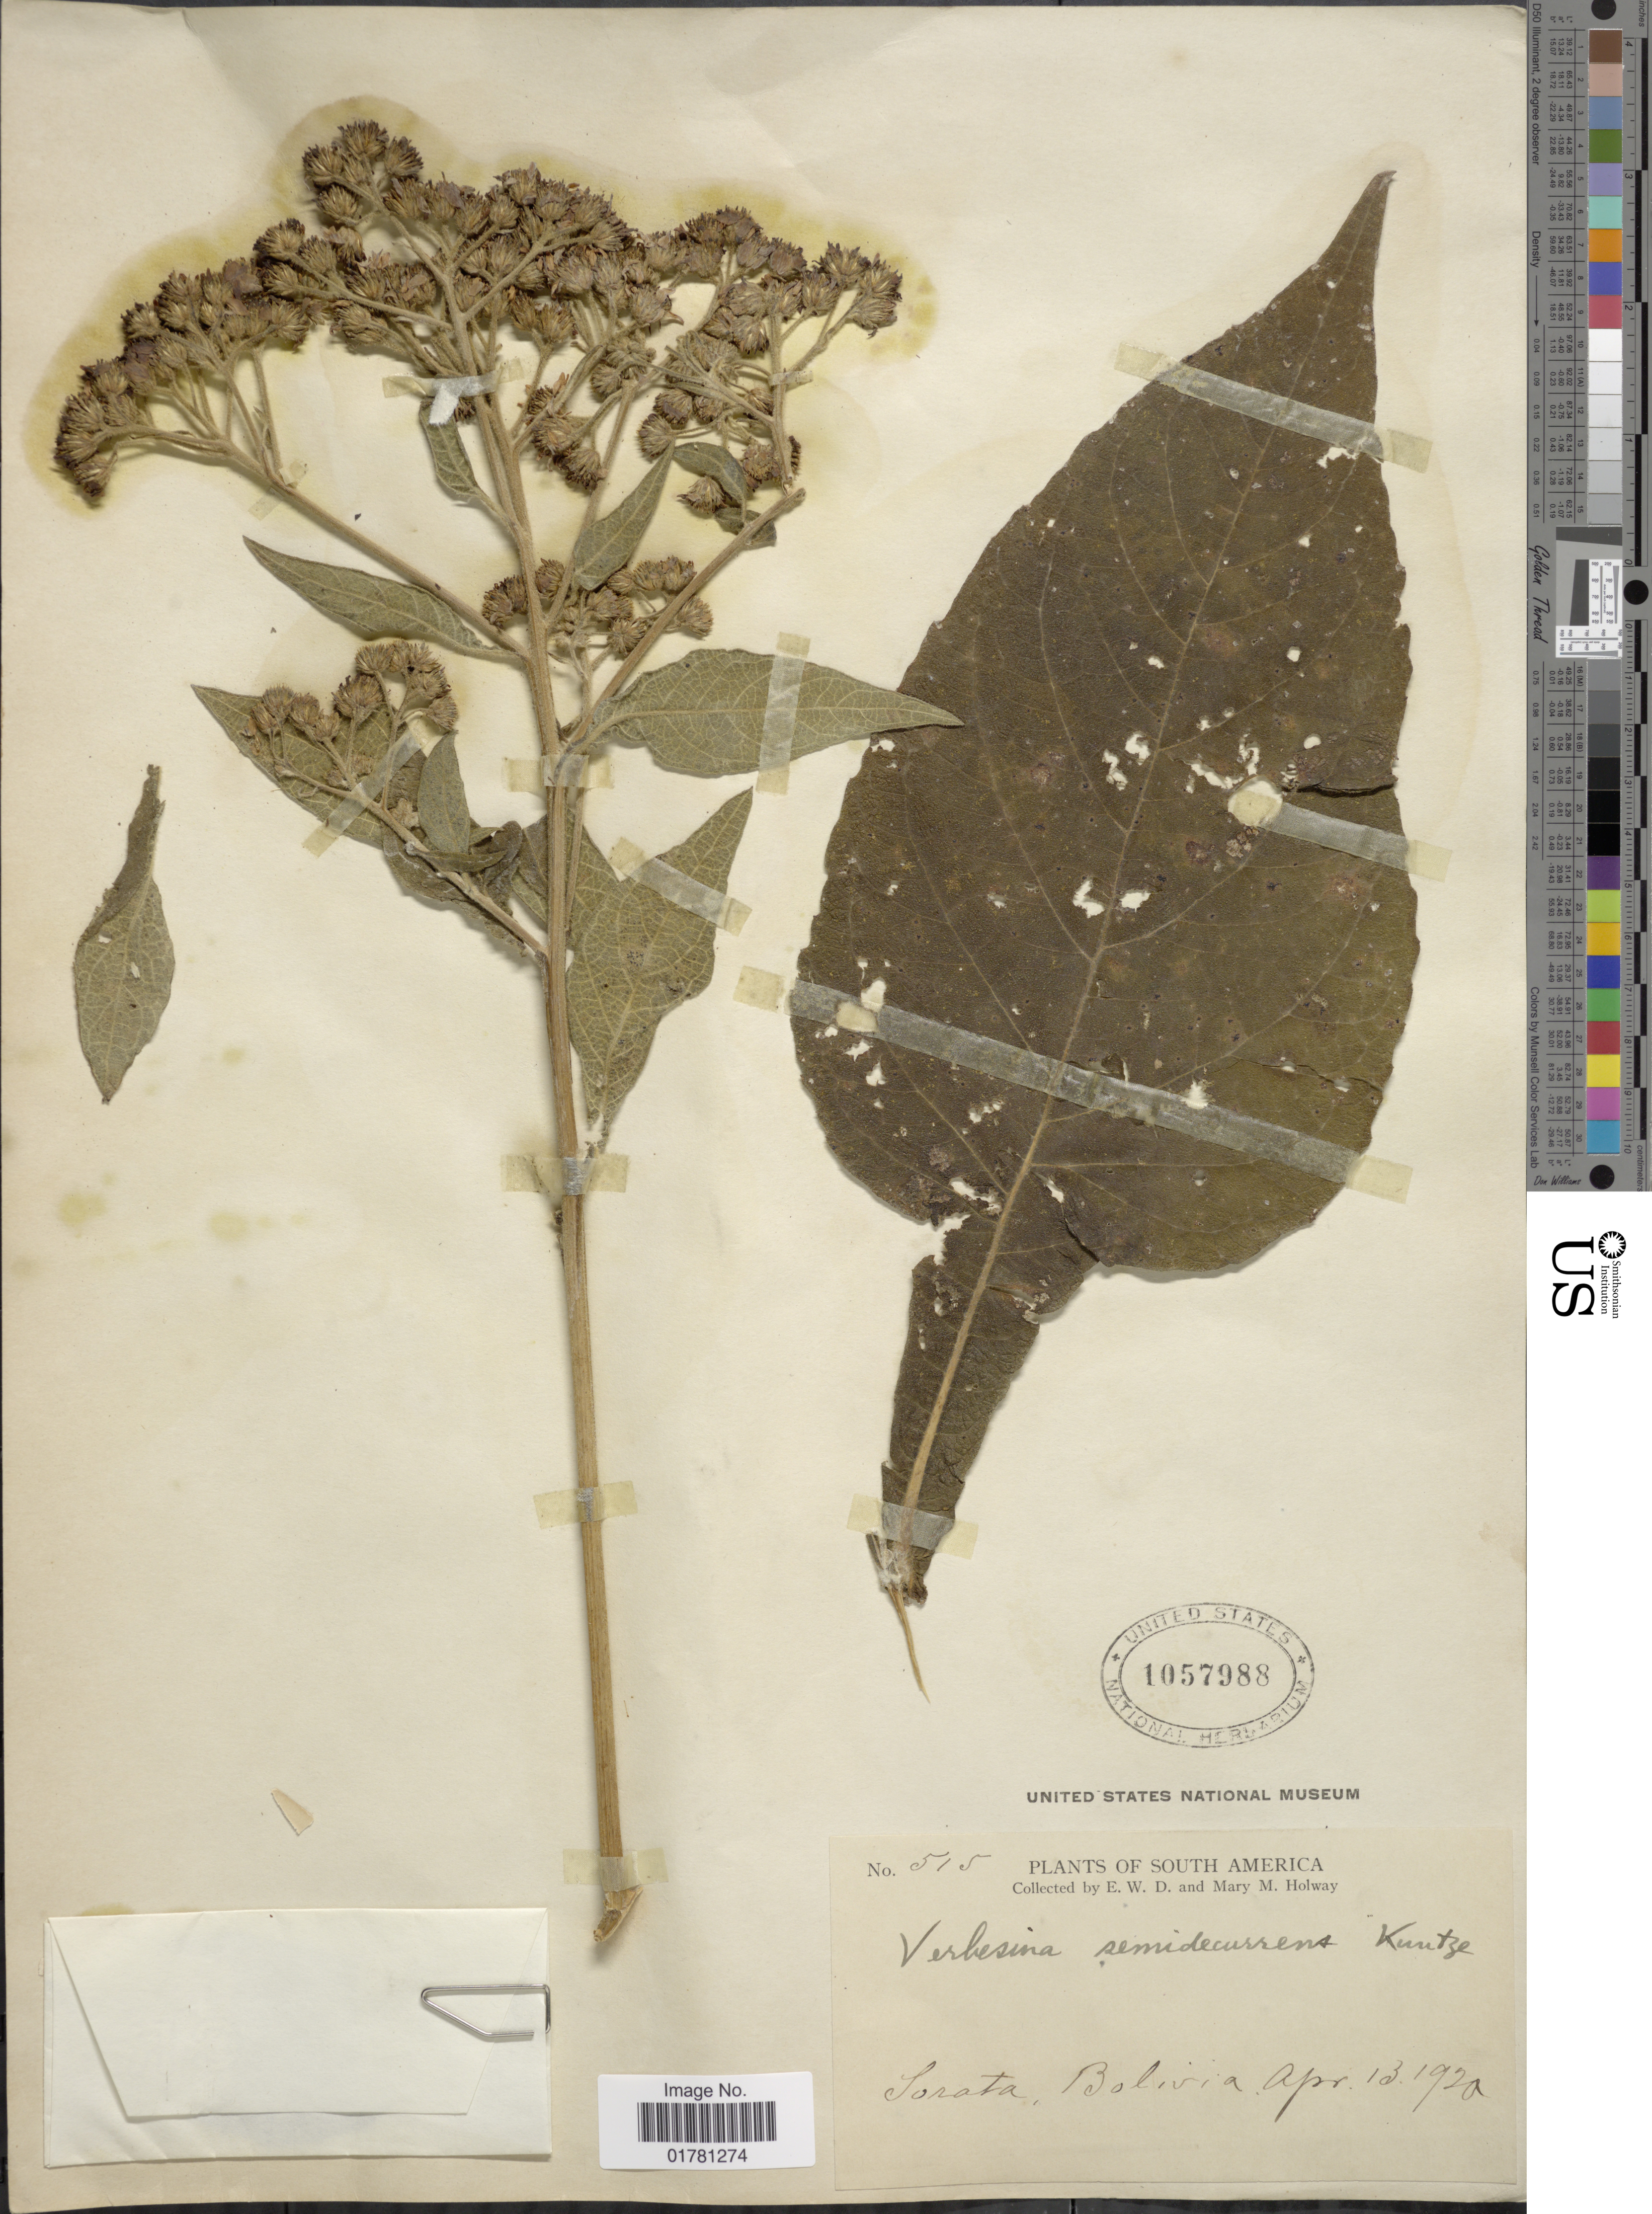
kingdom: Plantae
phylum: Tracheophyta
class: Magnoliopsida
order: Asterales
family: Asteraceae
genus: Verbesina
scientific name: Verbesina semidecurrens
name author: Kuntze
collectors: E. W. D. Holway & M. M. Holway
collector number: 515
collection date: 1920-04-13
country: Bolivia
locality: Sorata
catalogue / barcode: US 1057988